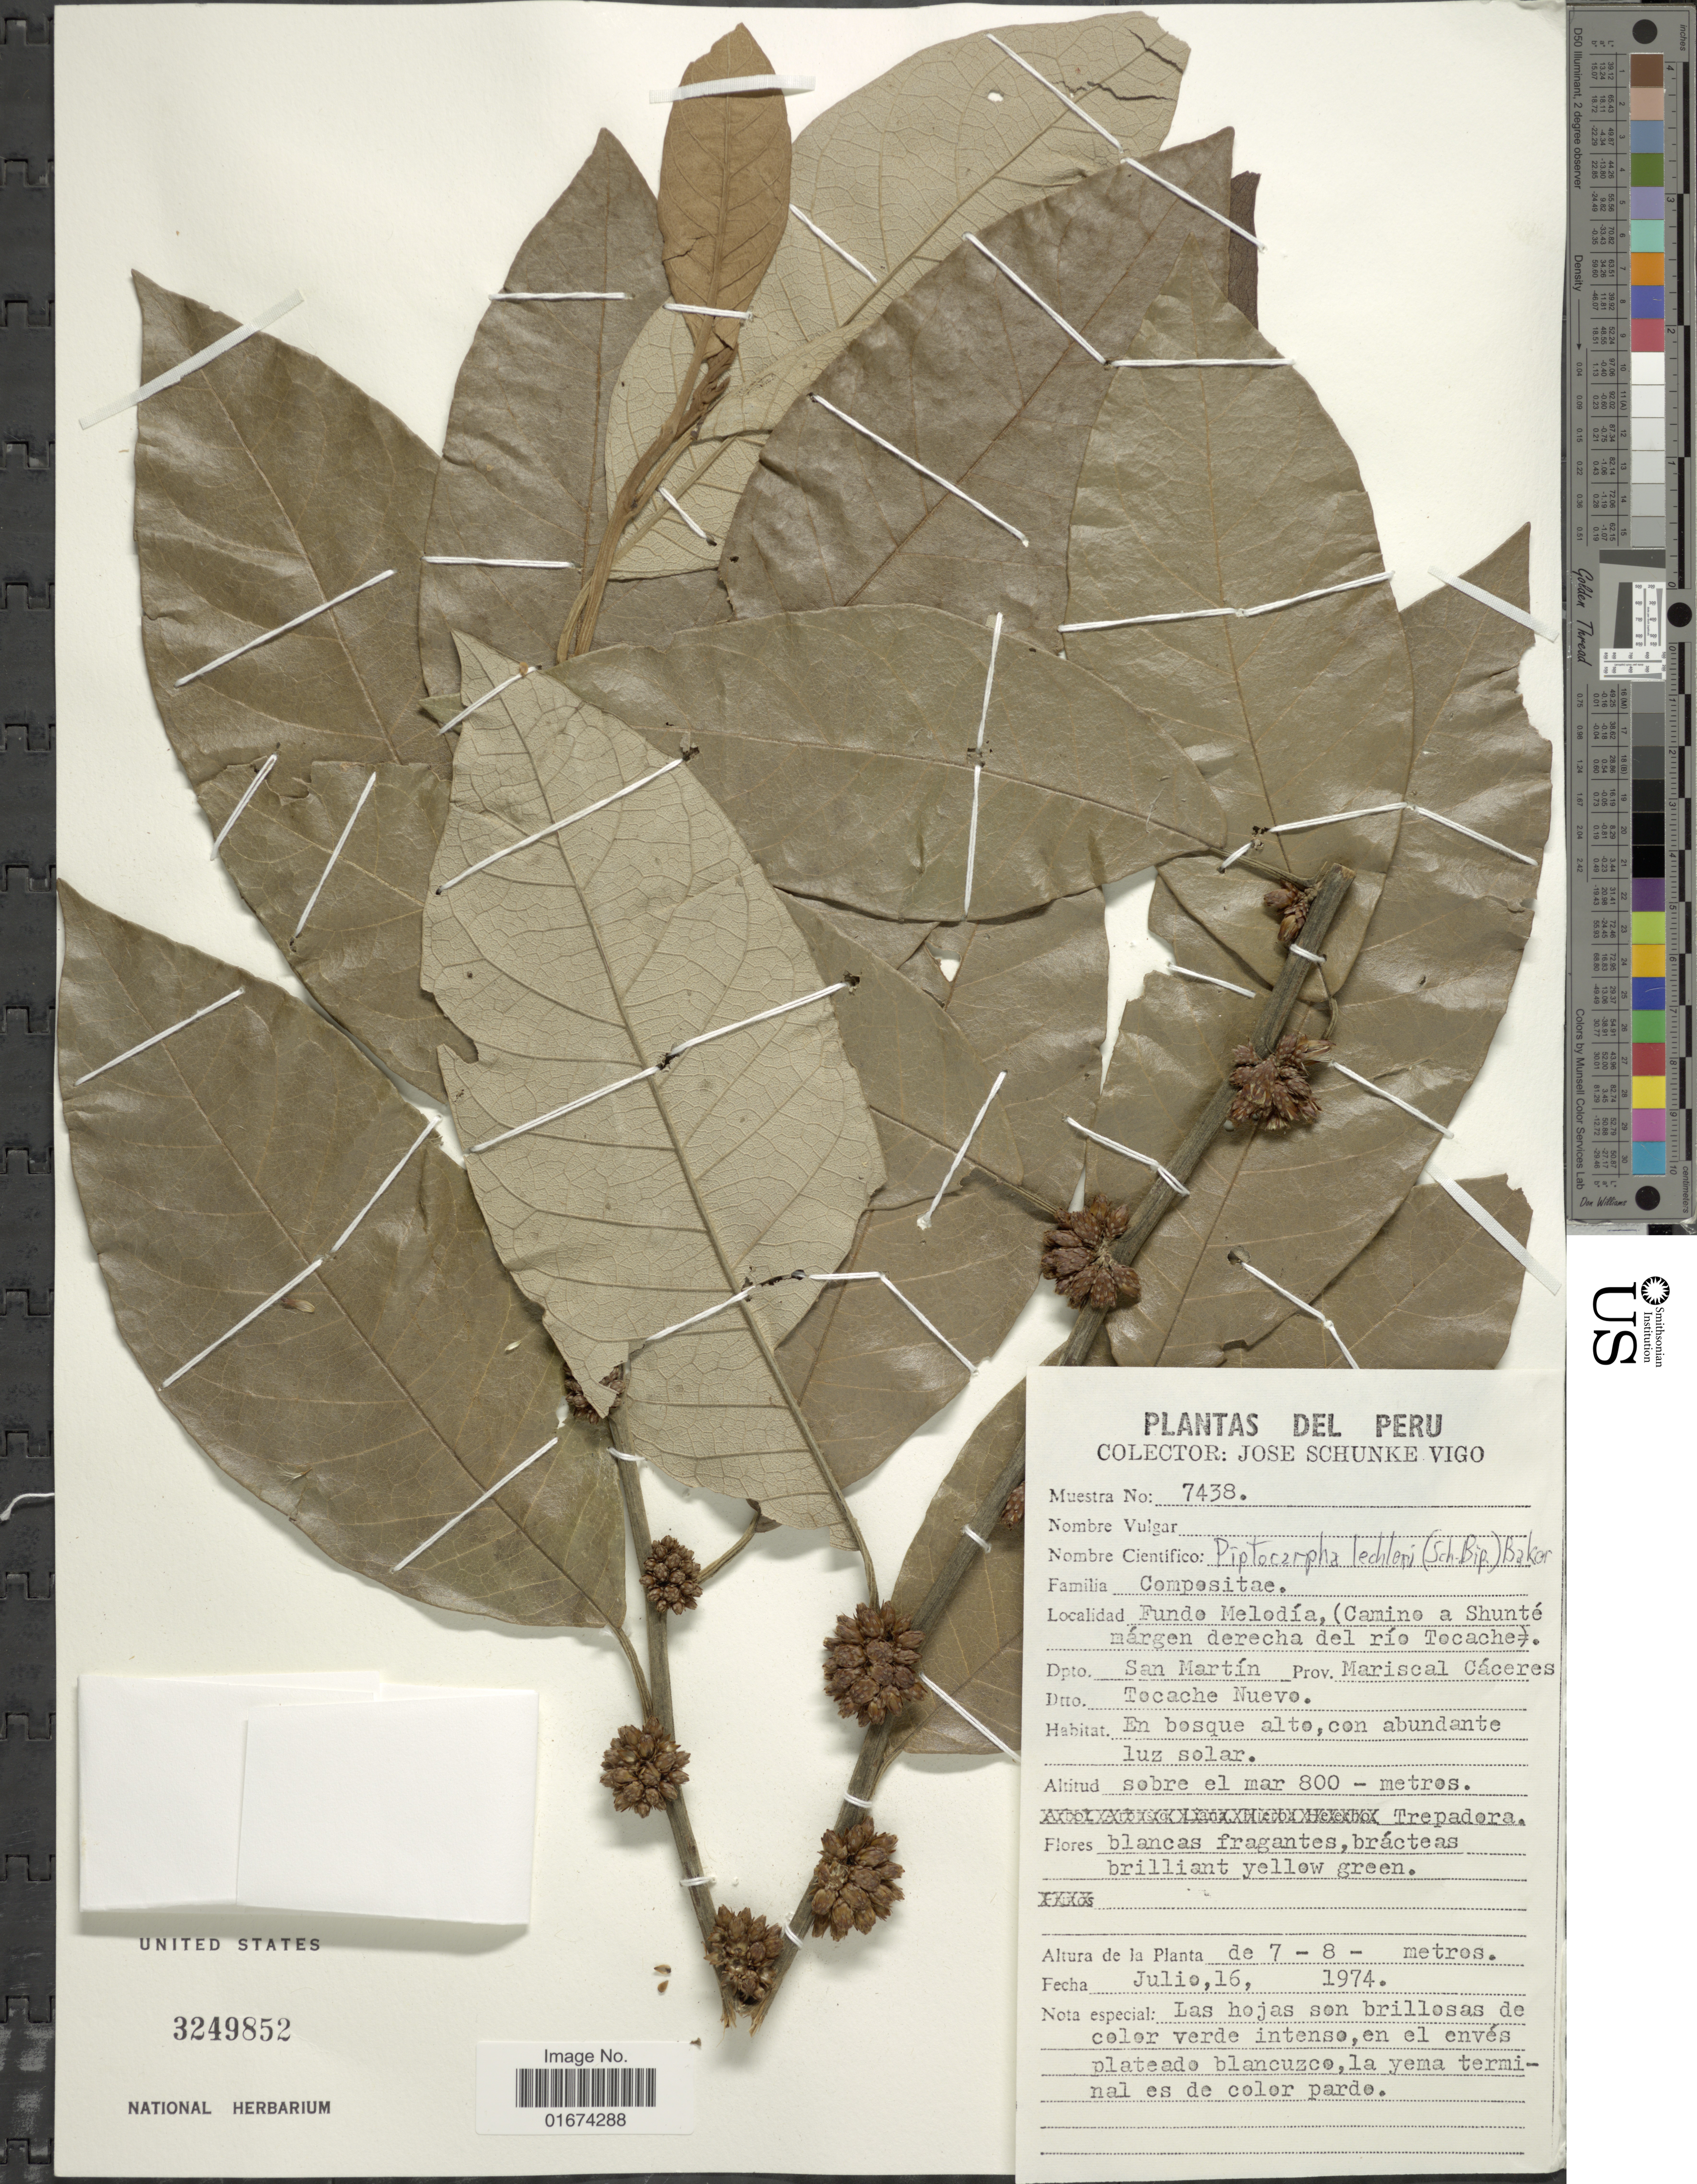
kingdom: Plantae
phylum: Tracheophyta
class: Magnoliopsida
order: Asterales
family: Asteraceae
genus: Piptocarpha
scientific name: Piptocarpha lechleri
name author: (Sch. Bip.) Baker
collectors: J. Schunke Vigo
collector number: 7438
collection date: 1974-07-16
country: Peru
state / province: San Martín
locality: Fundo Melodía, (Camino a Shunté margen derecha del rio Tecache) Dpto San Martin, Prov. Mariscal Cáceres, Dtto Tocache Nuevo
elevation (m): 800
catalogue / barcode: US 3249852